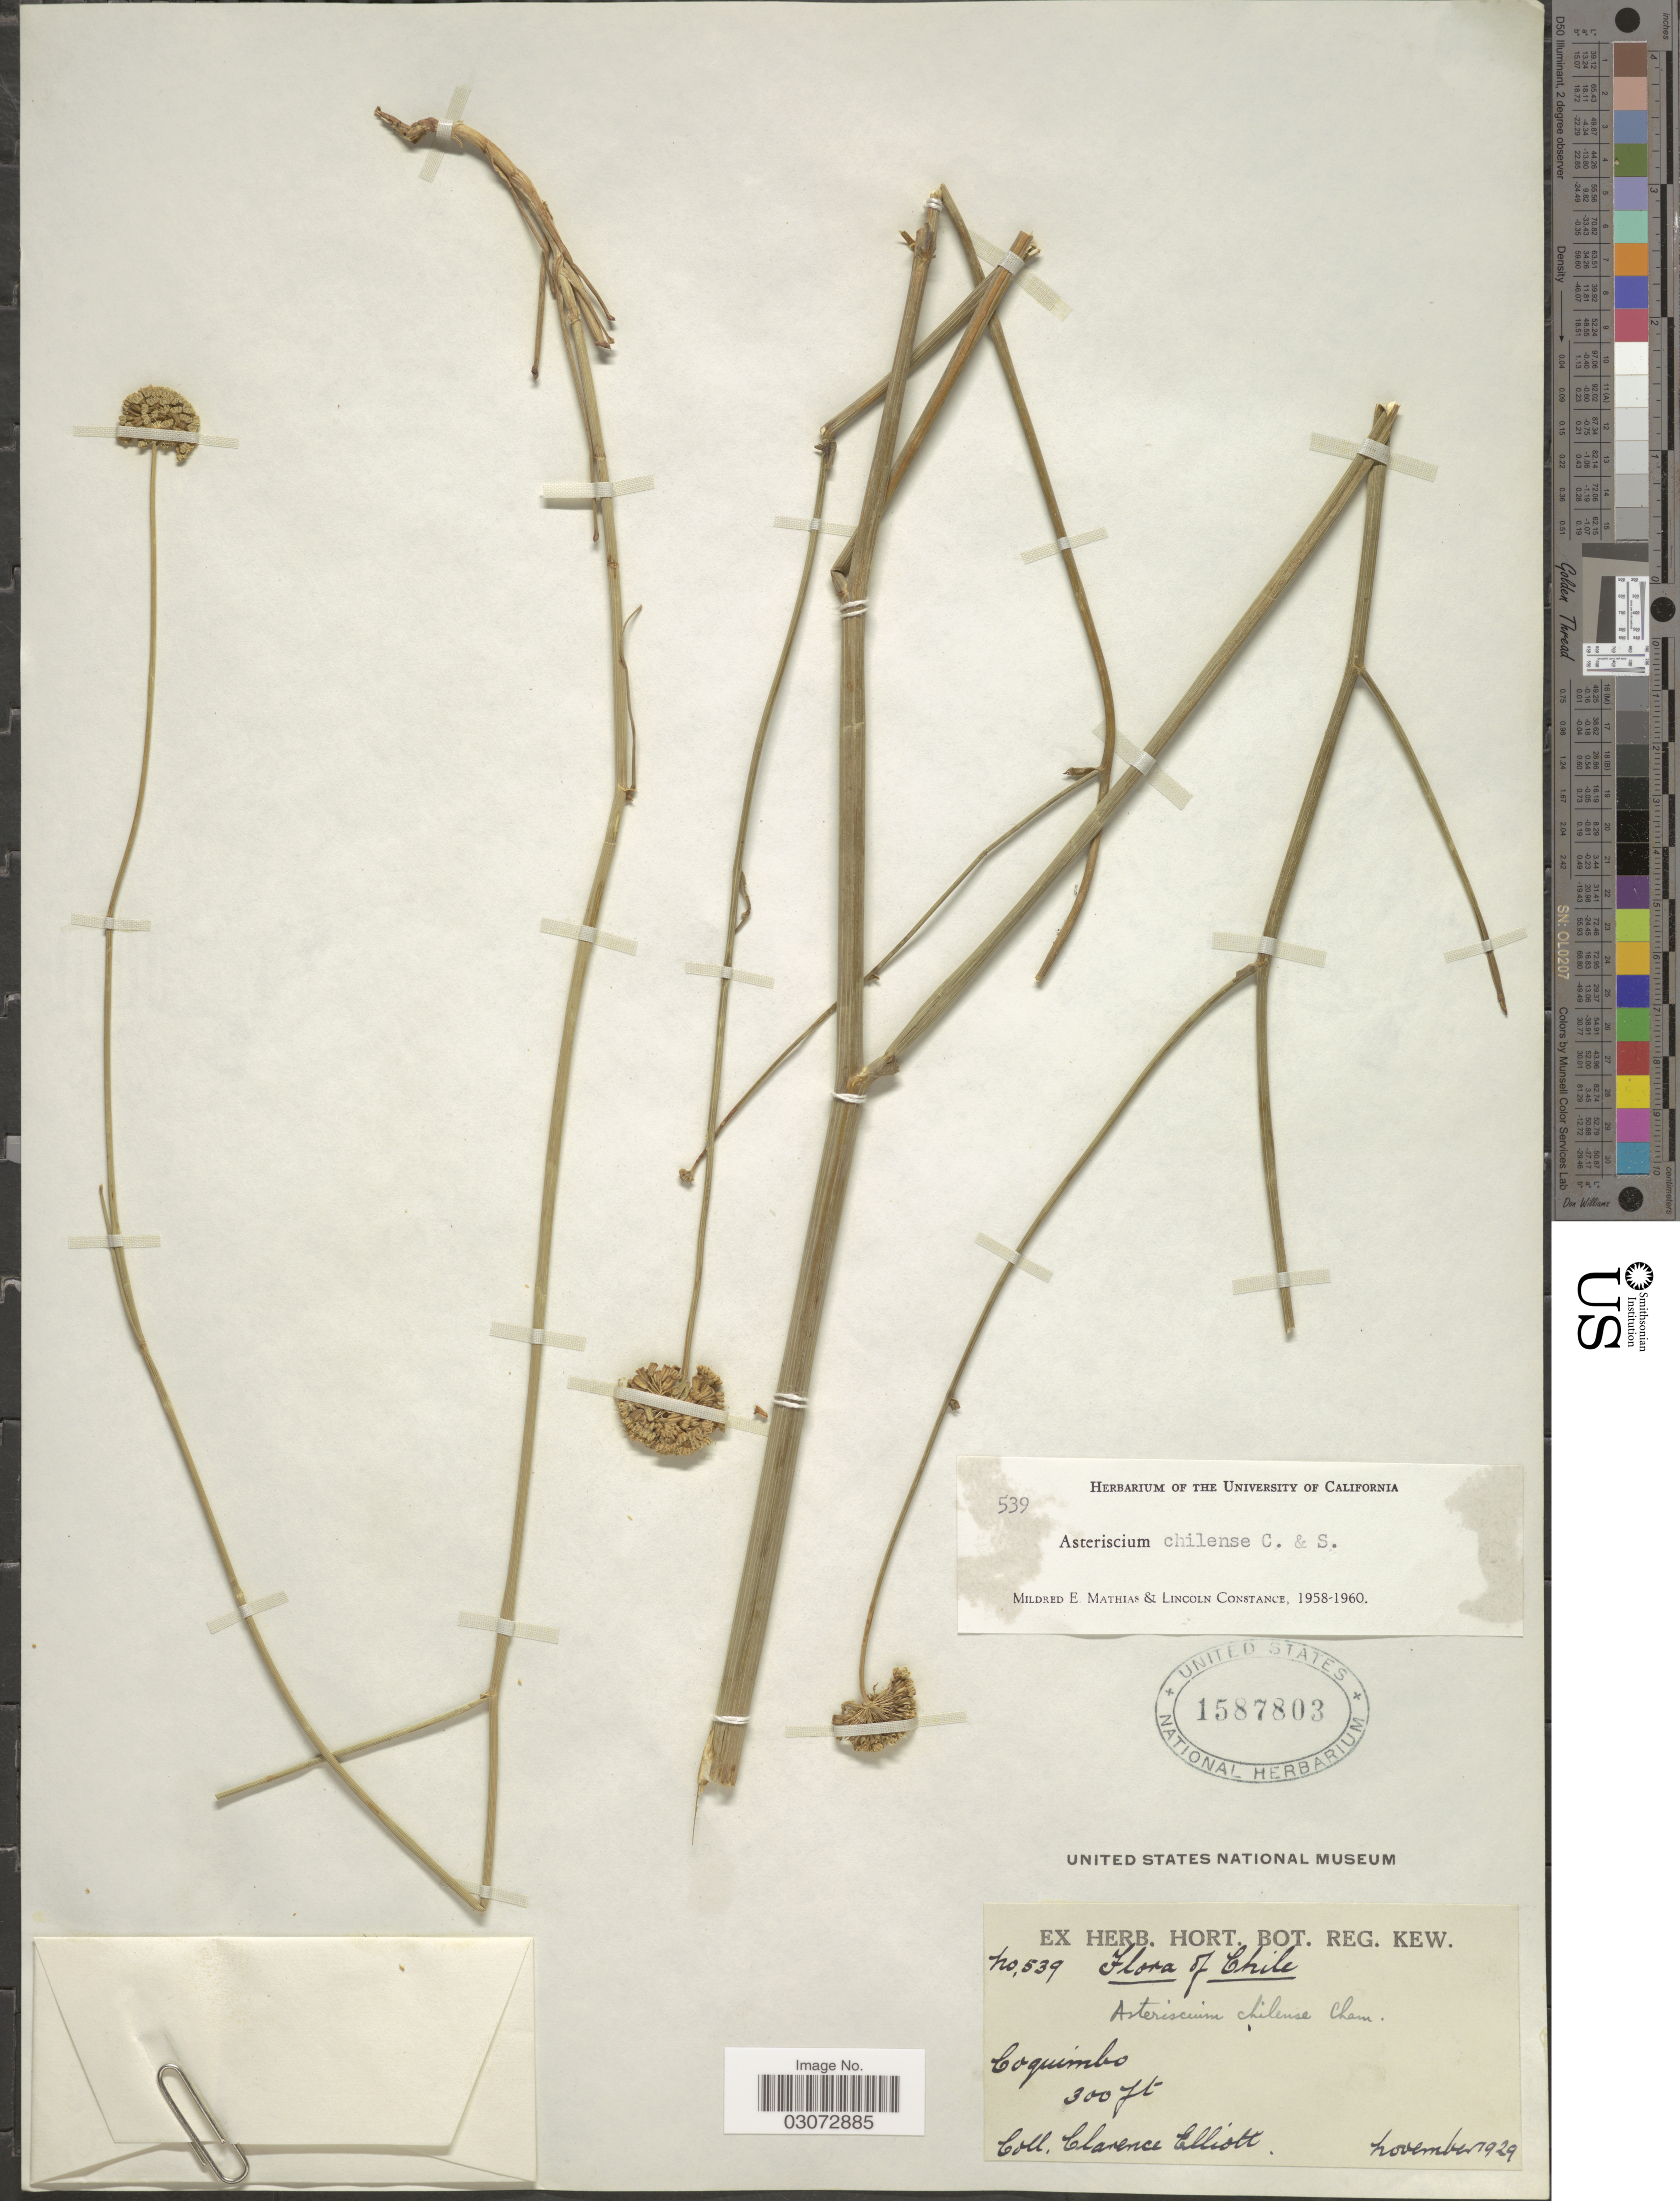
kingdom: Plantae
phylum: Tracheophyta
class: Magnoliopsida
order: Apiales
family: Apiaceae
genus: Asteriscium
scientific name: Asteriscium chilense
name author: Cham. & Schltdl.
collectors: C. Elliott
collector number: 539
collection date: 1929-11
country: Chile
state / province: Coquimbo (IV)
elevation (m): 91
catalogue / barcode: US 1587803